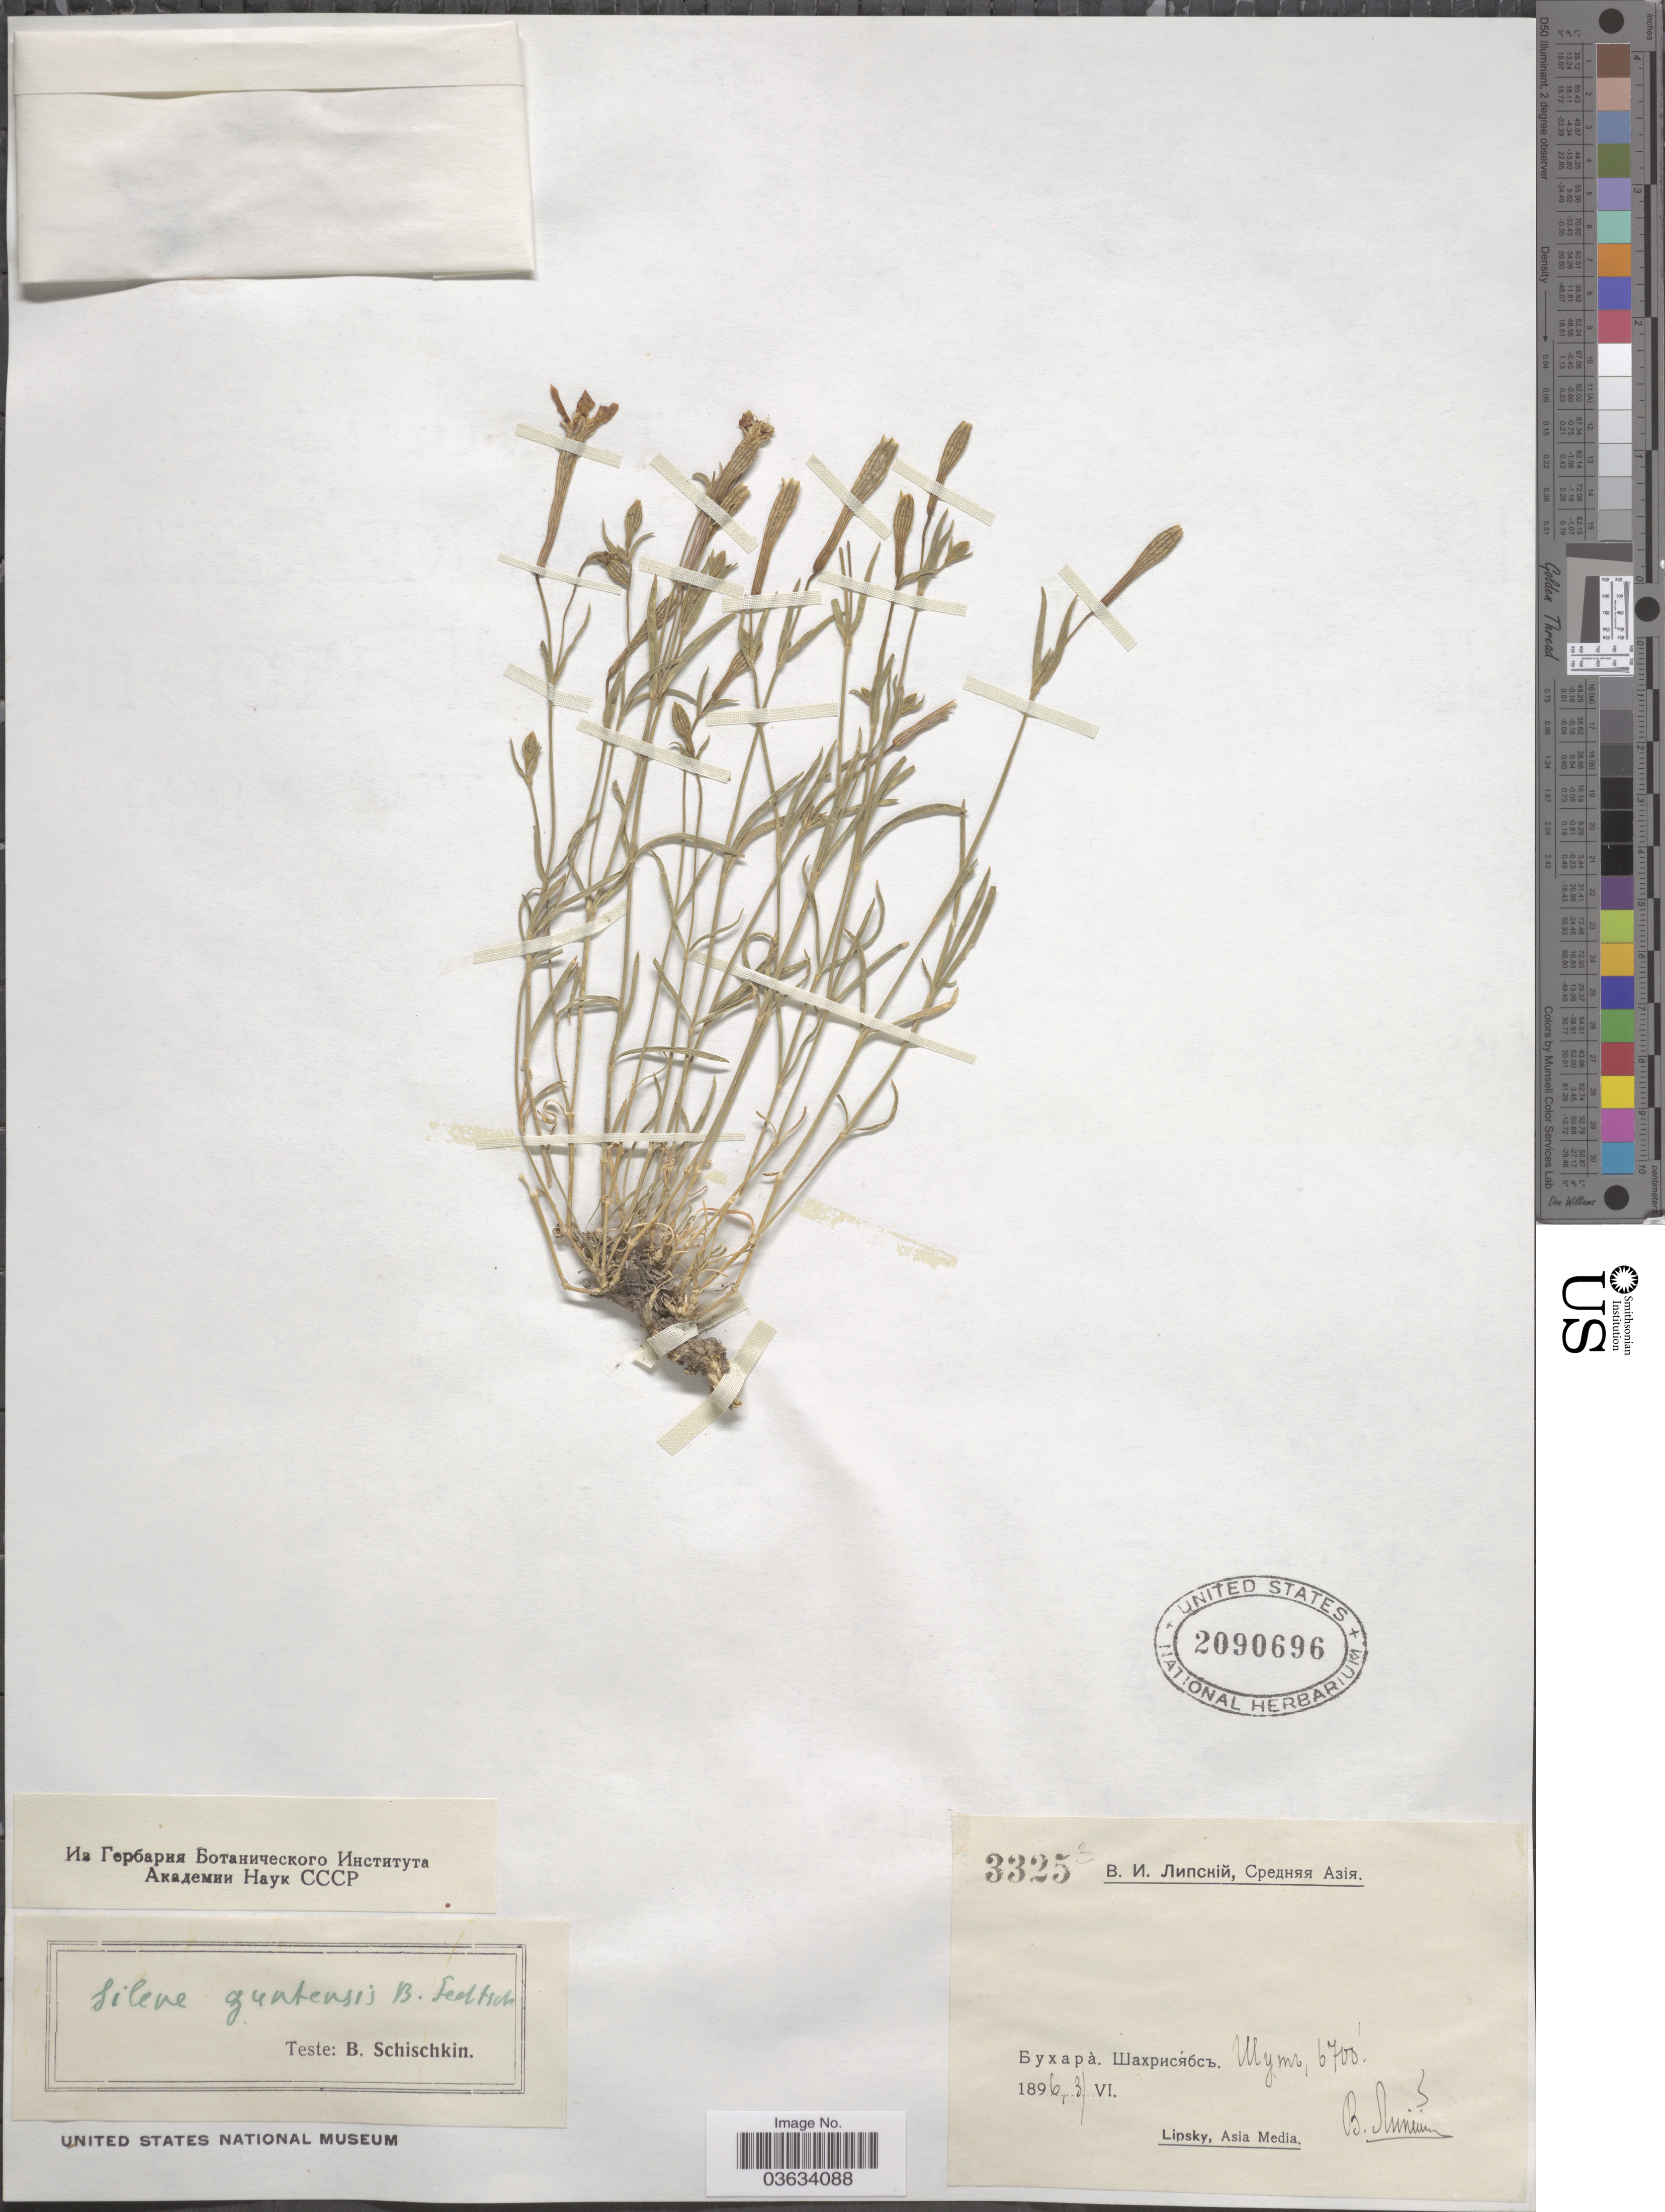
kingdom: Plantae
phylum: Tracheophyta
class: Magnoliopsida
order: Caryophyllales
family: Caryophyllaceae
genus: Silene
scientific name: Silene guntensis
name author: Schischk.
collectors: Lipsky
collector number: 3325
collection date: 1896-06-03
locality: X. Asia Media.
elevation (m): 2042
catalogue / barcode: US 2090696